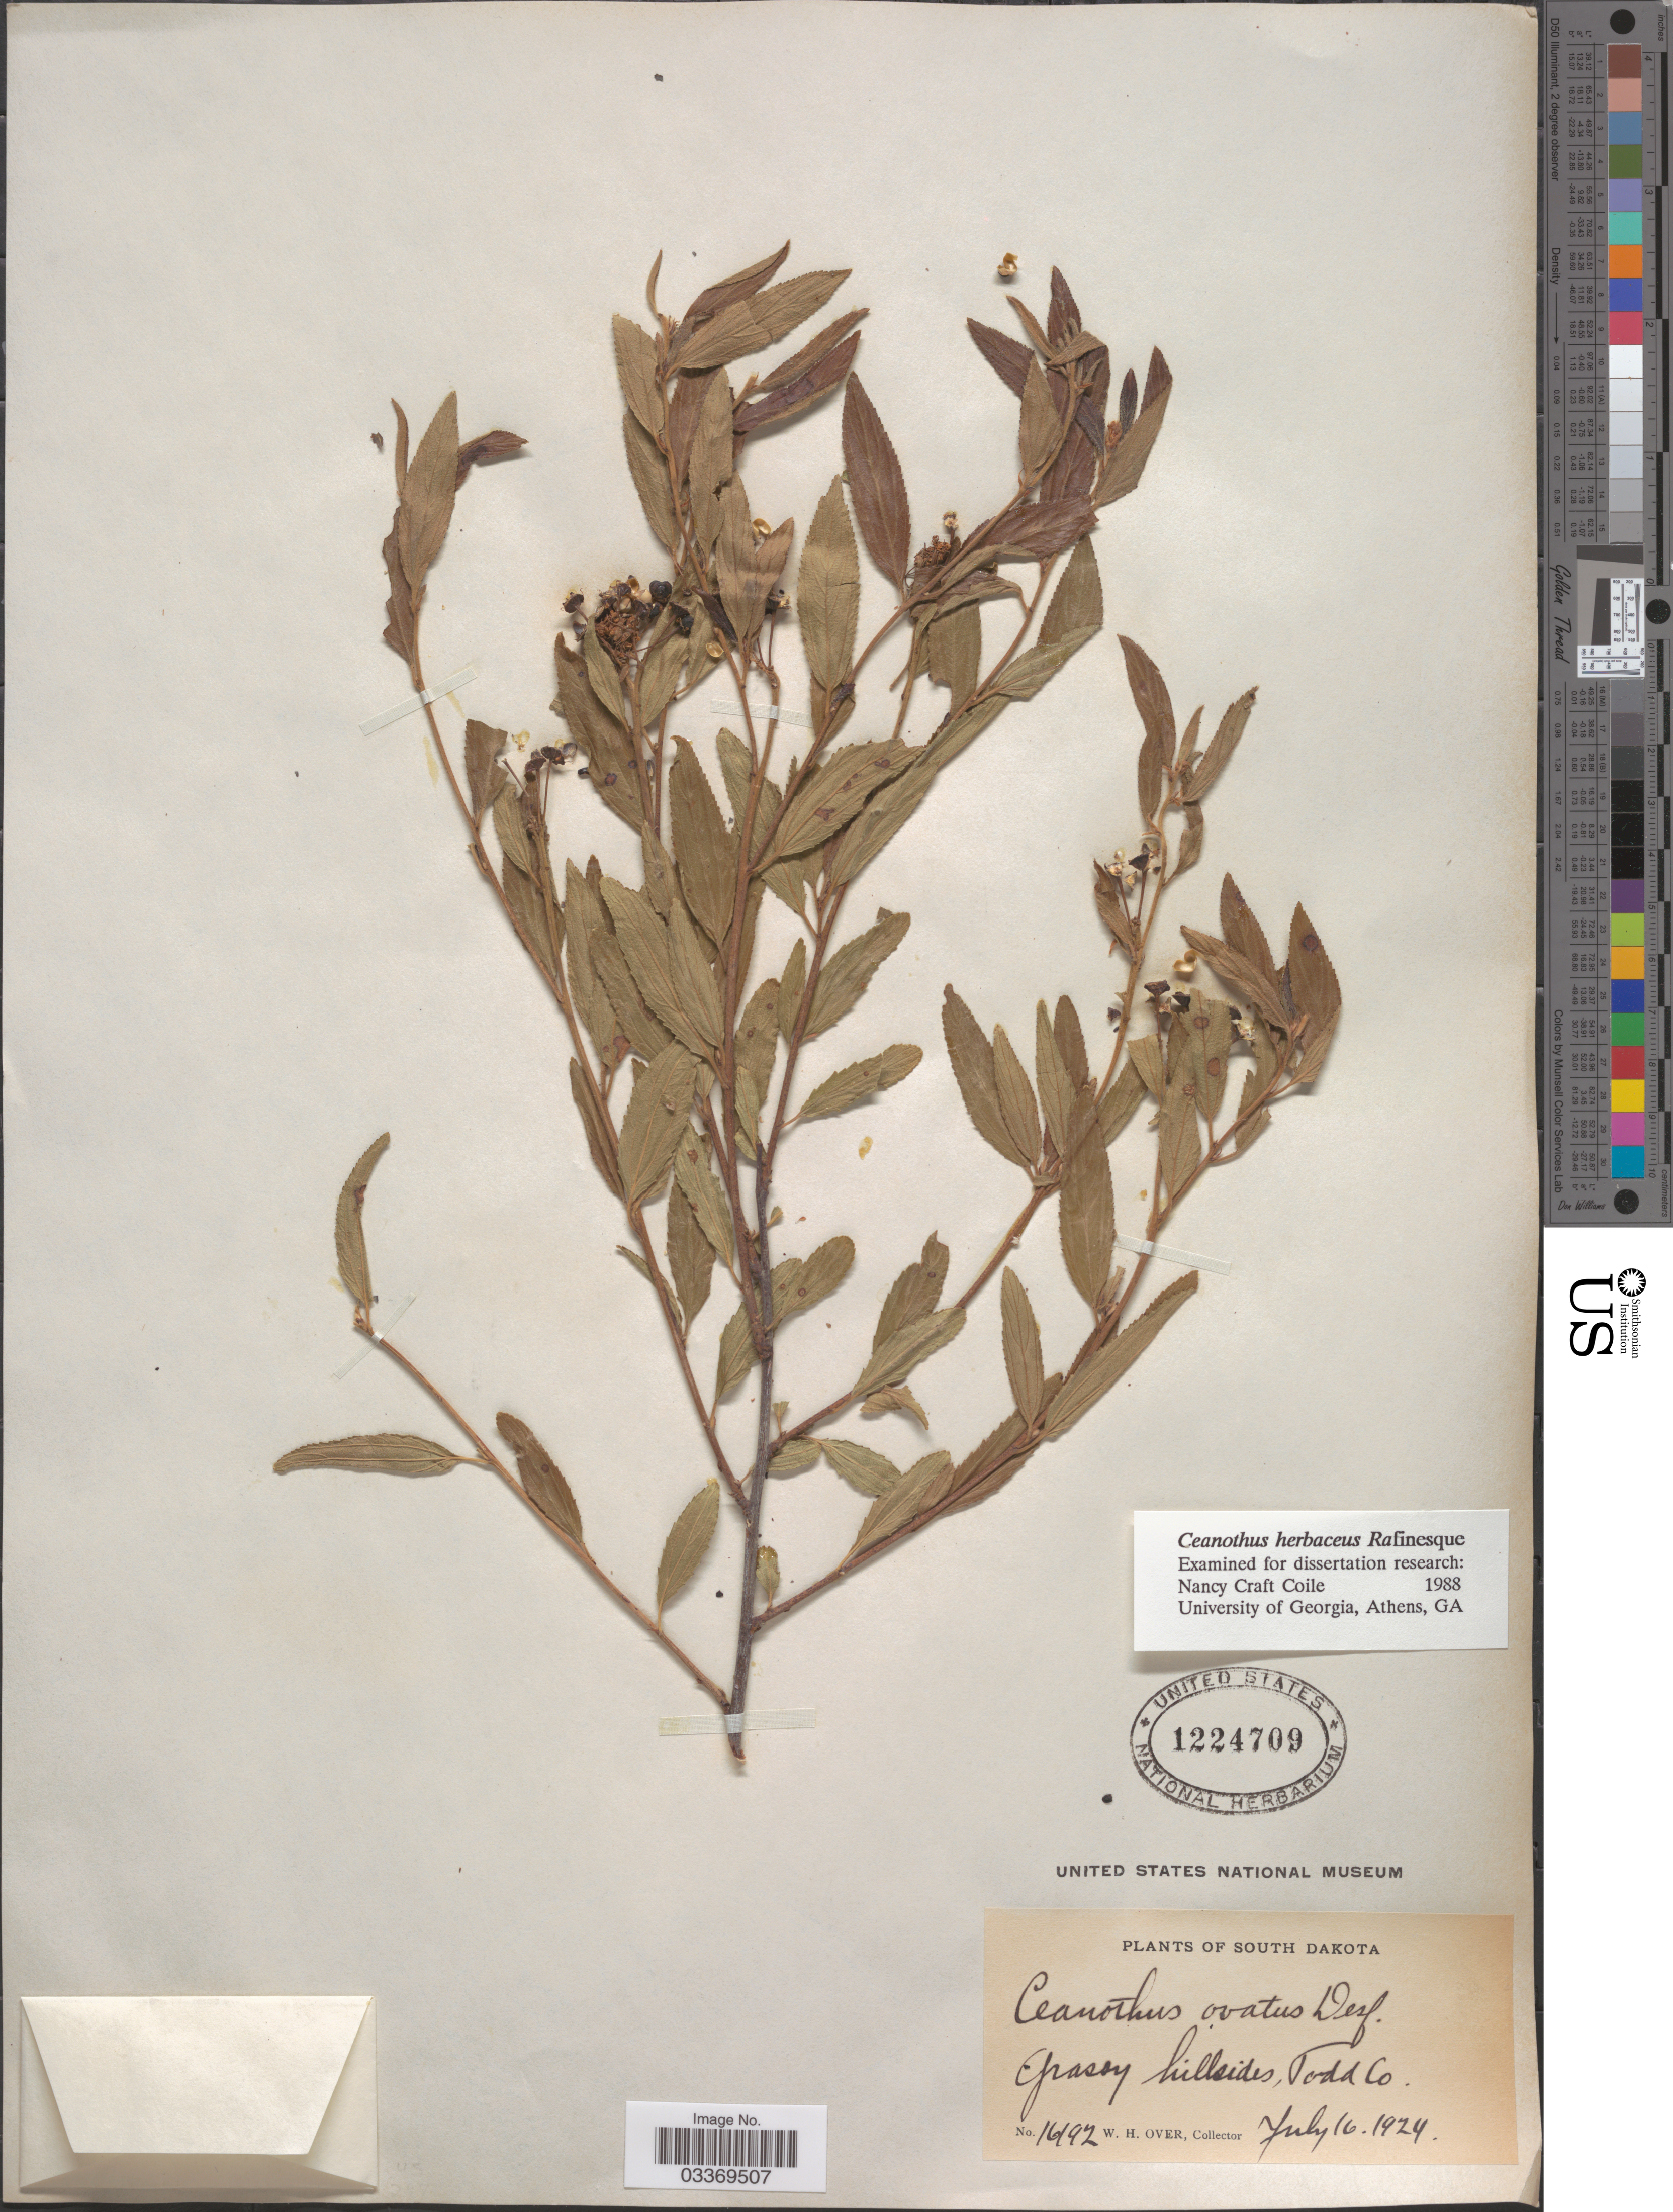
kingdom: Plantae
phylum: Tracheophyta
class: Magnoliopsida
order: Rosales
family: Rhamnaceae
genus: Ceanothus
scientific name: Ceanothus ovatus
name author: Desf.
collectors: W. Over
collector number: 16192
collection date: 1924-07-16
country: United States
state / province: South Dakota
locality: Todd Co.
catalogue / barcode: US 1224709